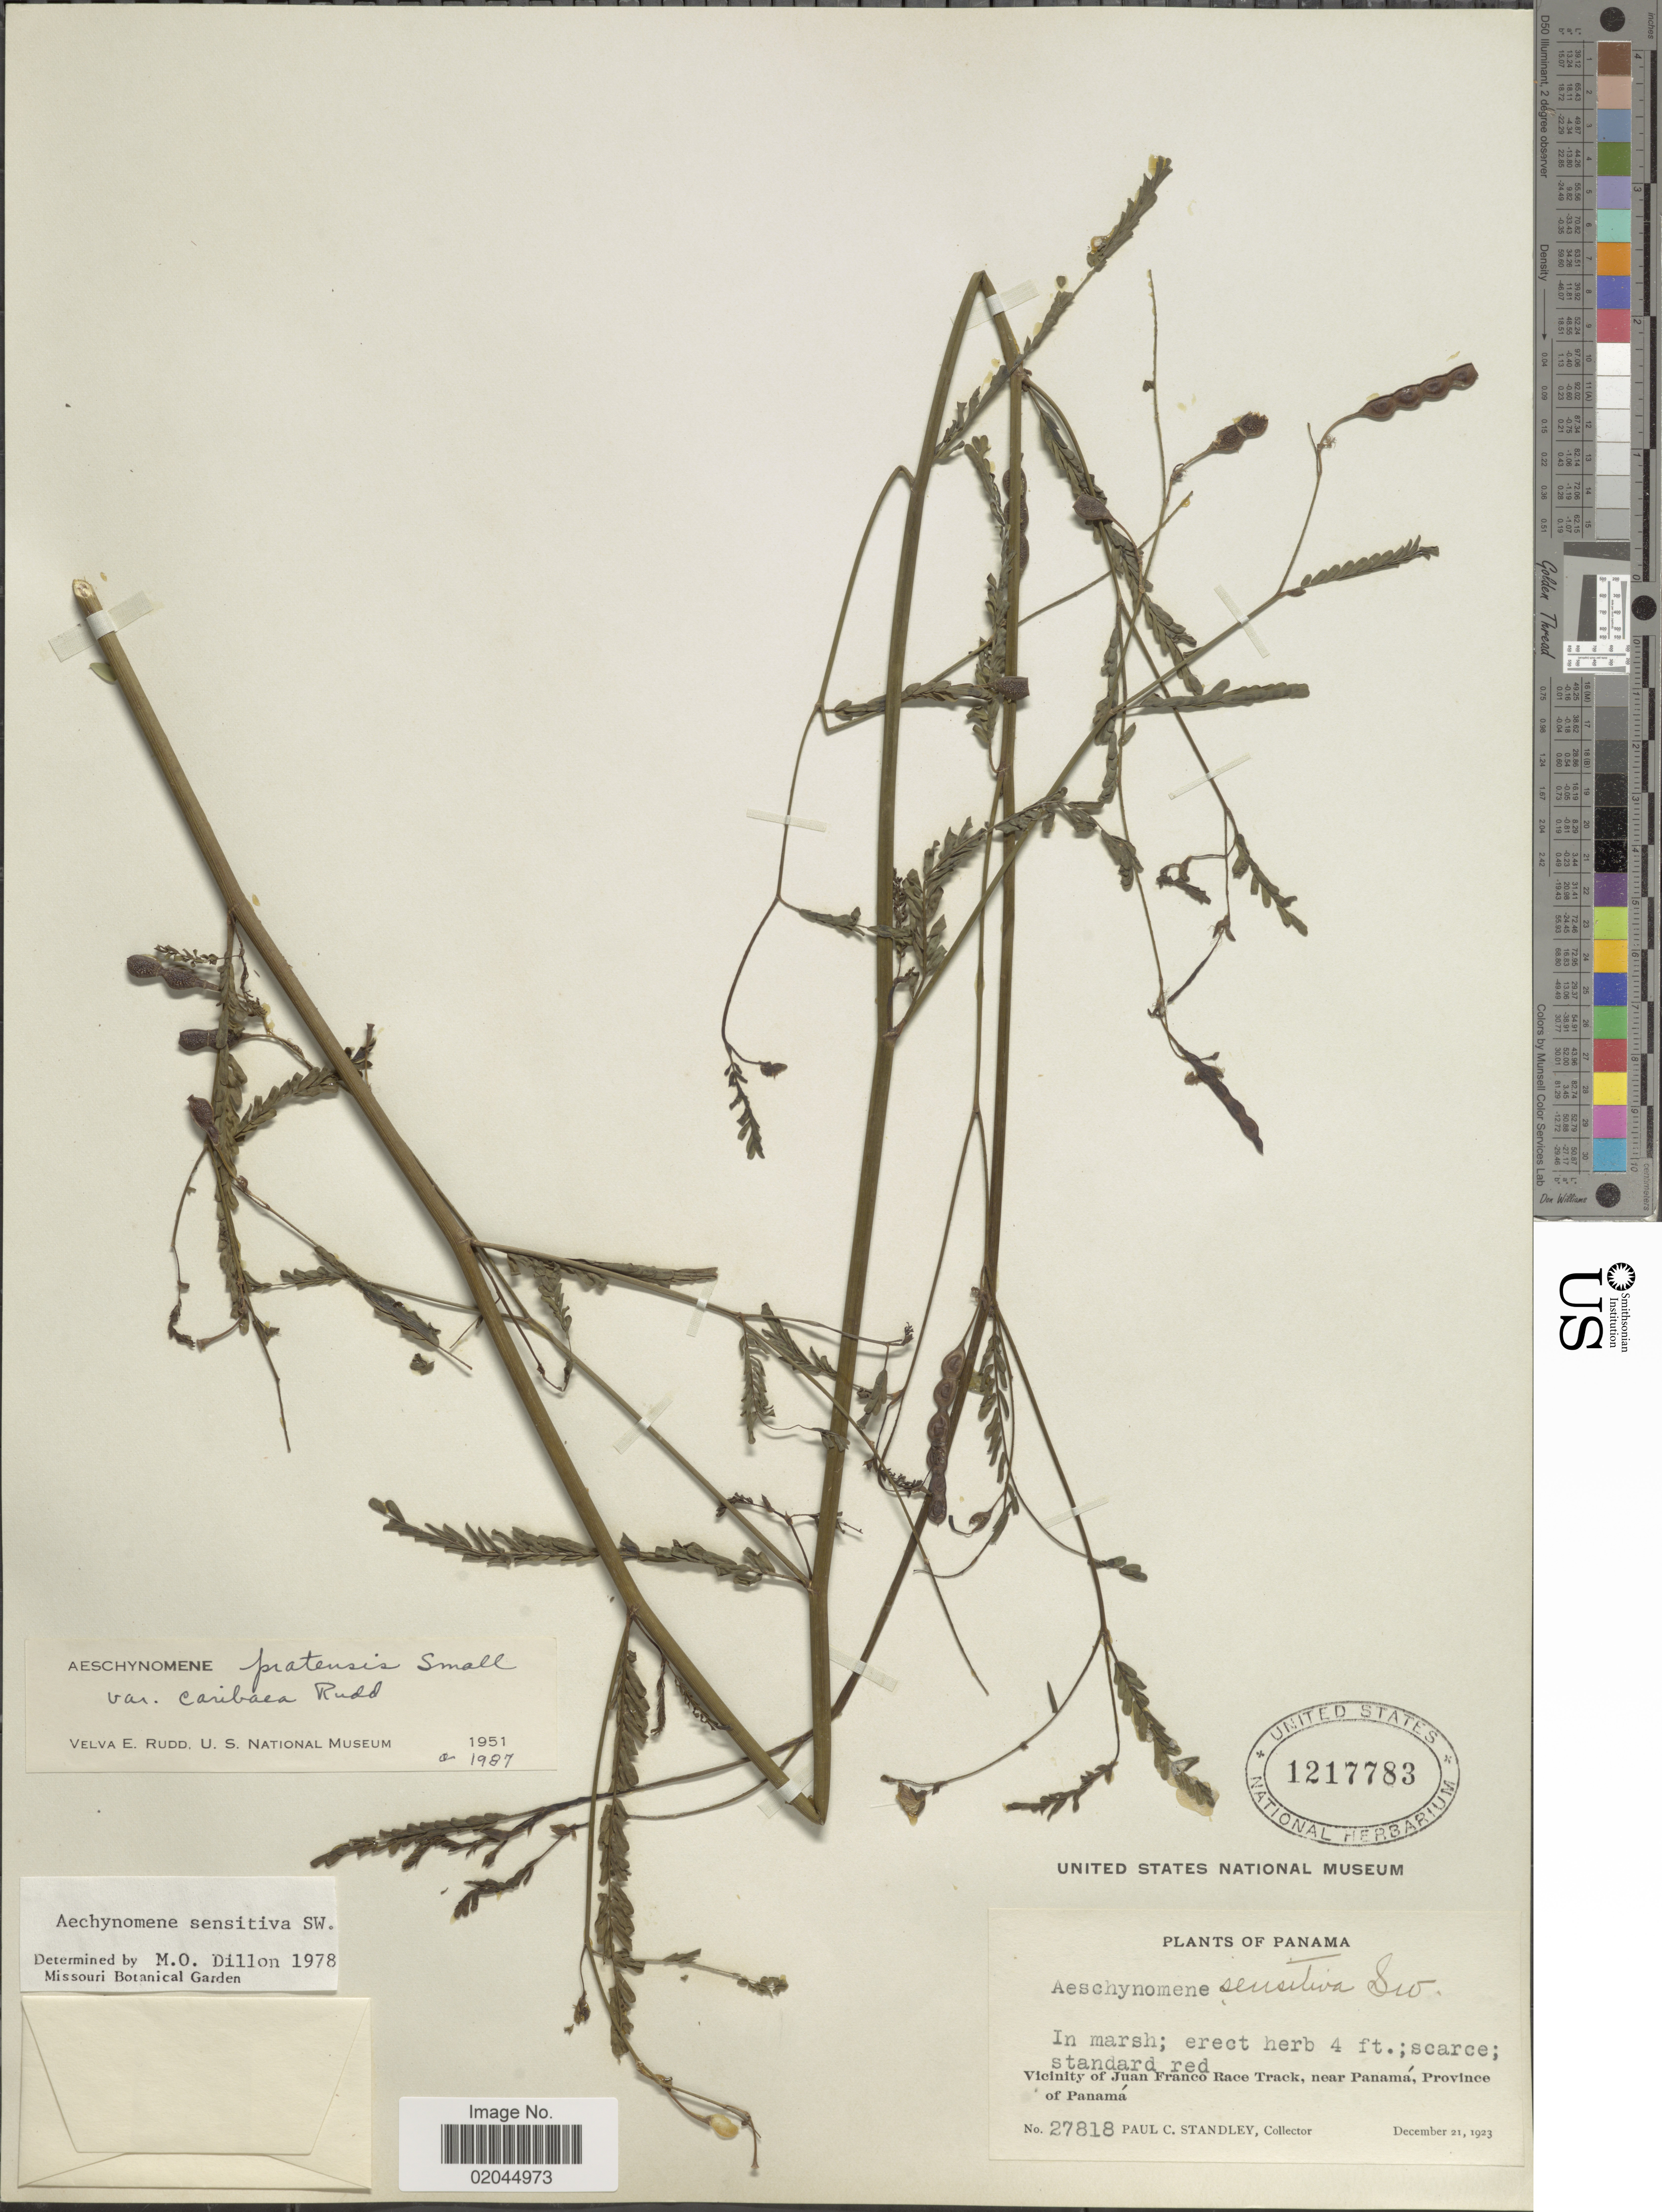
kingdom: Plantae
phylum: Tracheophyta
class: Magnoliopsida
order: Fabales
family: Fabaceae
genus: Aeschynomene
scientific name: Aeschynomene pratensis var. caribaea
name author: Rudd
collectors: P. C. Standley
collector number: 27818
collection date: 1923-12-21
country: Panama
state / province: Panamá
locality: Vicinity of Juan Franco Race Track, near Panama, Province of Panama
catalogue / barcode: US 1217783